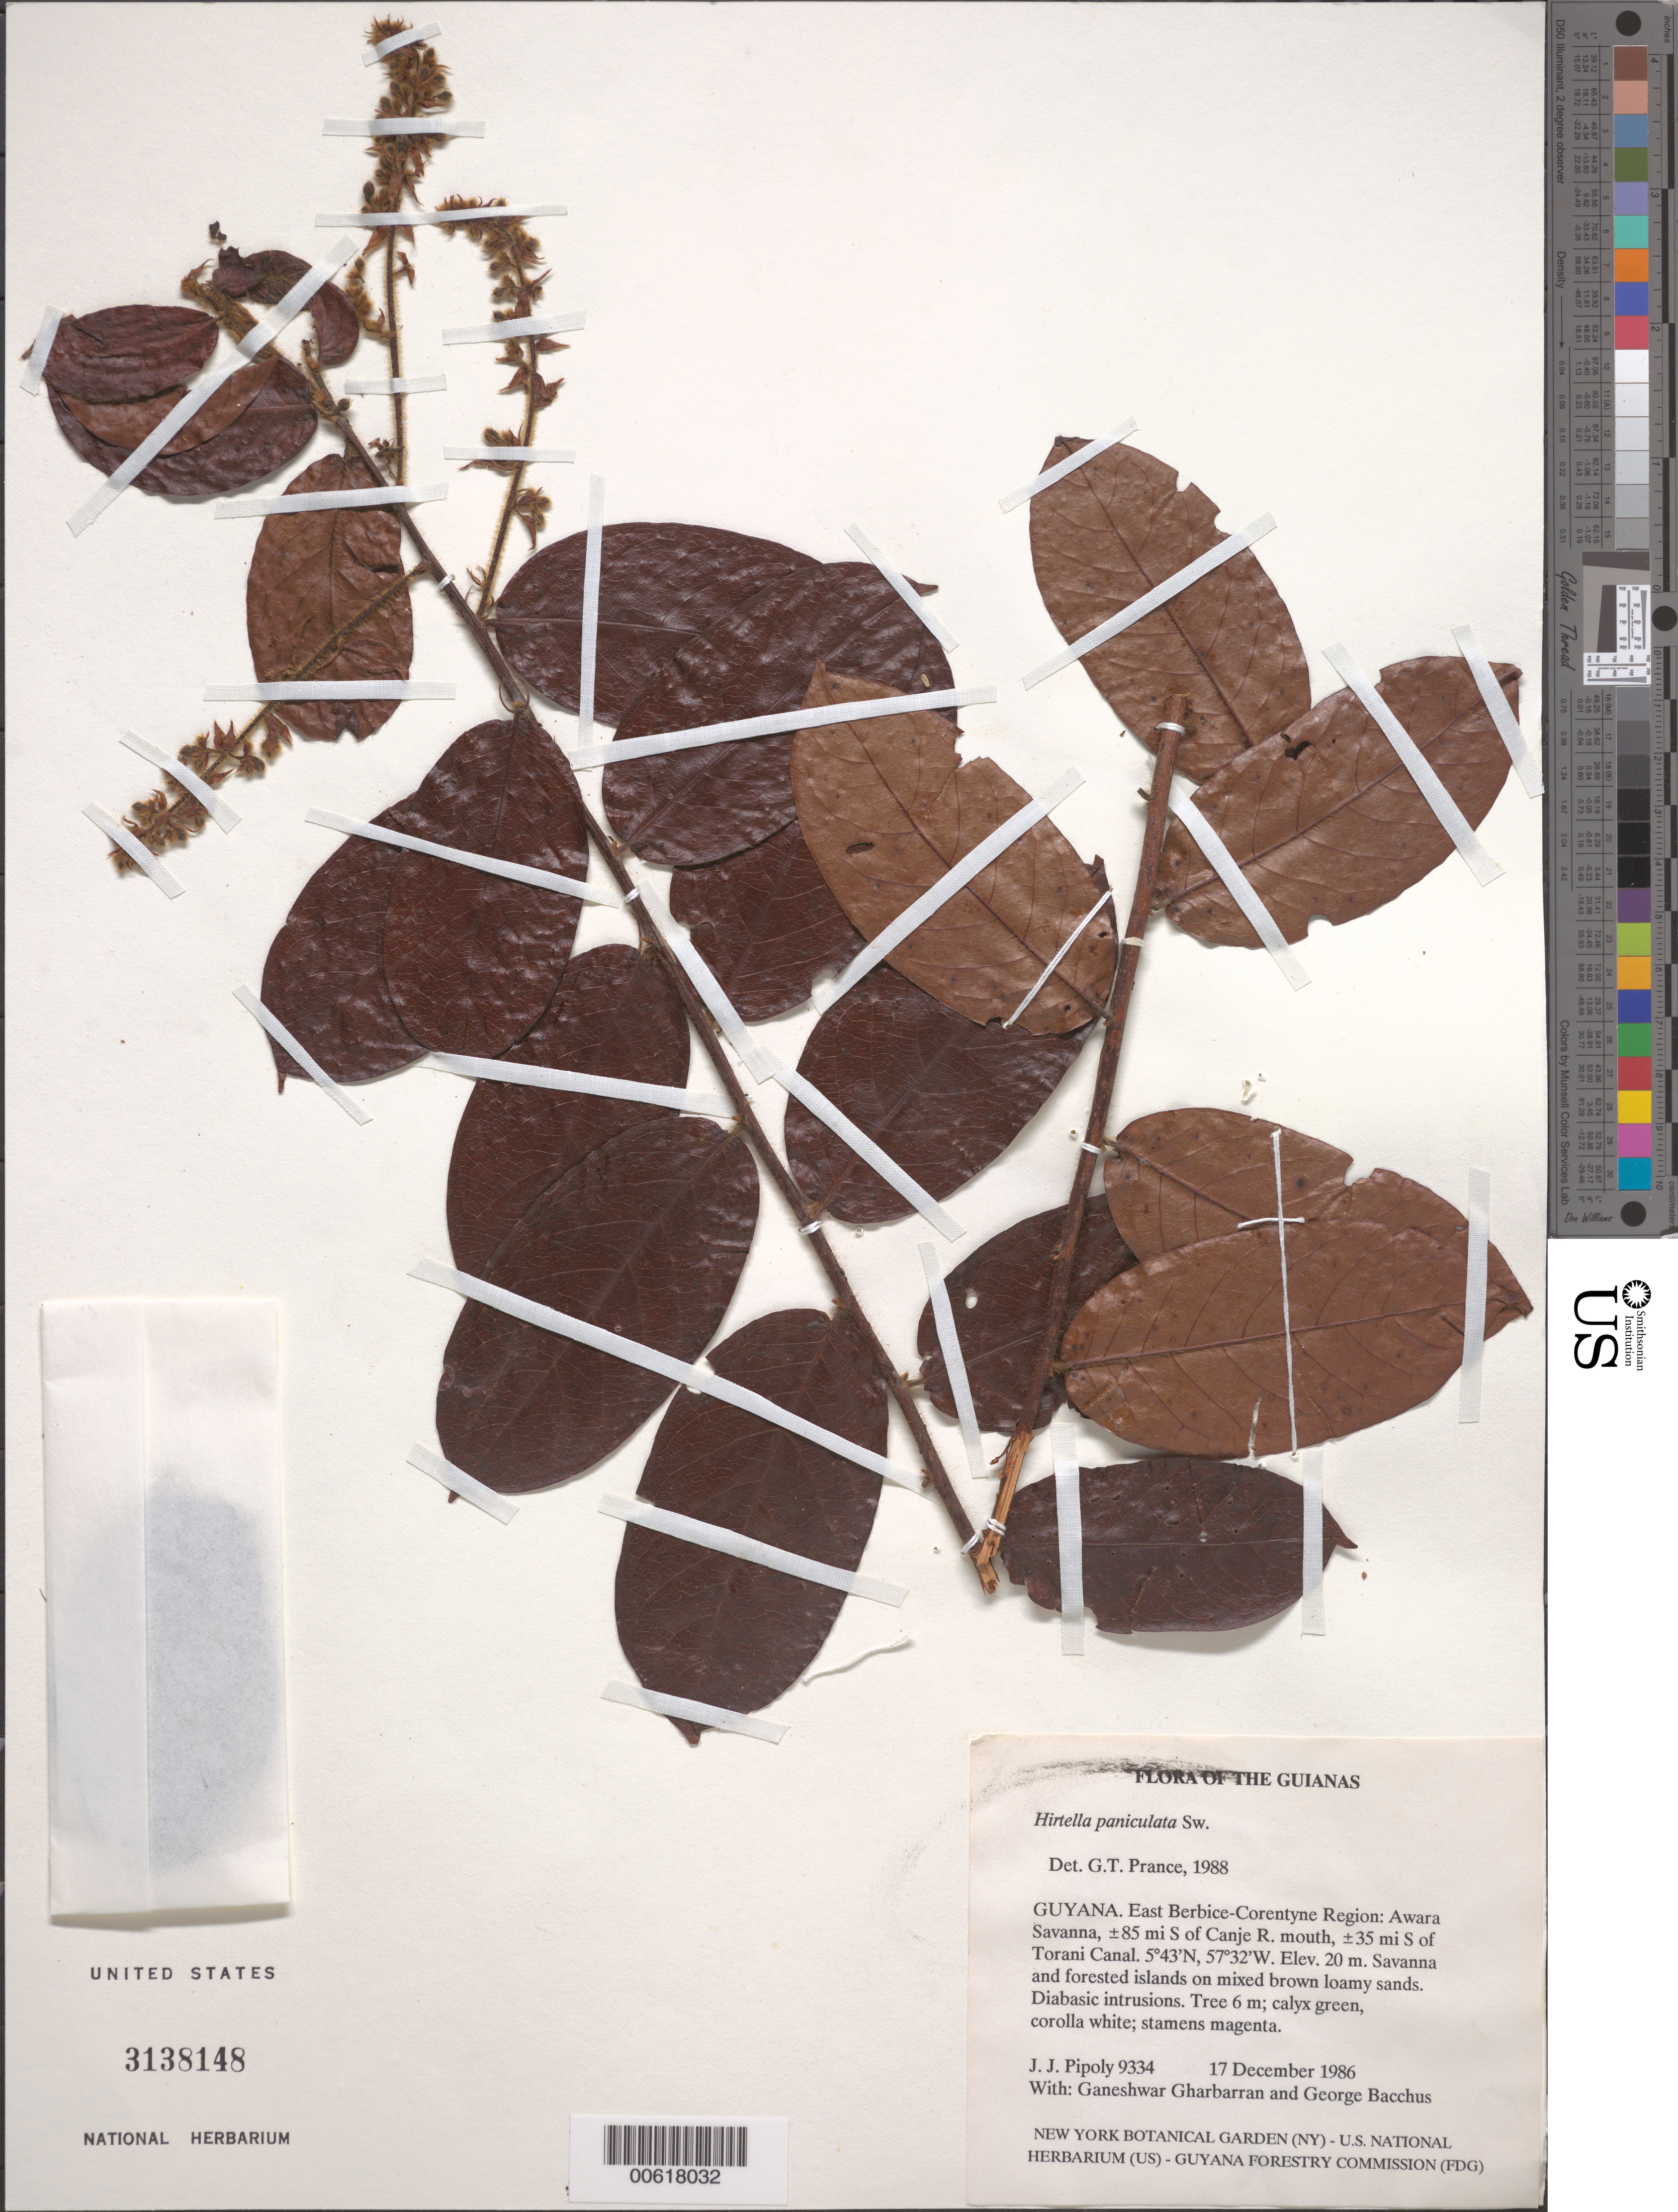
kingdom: Plantae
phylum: Tracheophyta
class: Magnoliopsida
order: Malpighiales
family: Chrysobalanaceae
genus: Hirtella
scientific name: Hirtella paniculata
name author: Sw.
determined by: Prance, G. T.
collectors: J. J. Pipoly, G. Gharbarran & G. Bacchus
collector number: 9334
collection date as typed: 17 December 1986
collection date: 1986-12-17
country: Guyana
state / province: E. Berbice-Corentyne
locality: Awara Savanna, ±85 mi S of Canje R. mouth, ±35 mi S of Torani Canal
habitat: Savanna and forested islands on mixed brown loamy sands. Diabasic intrusions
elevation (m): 20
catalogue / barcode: US 3138148